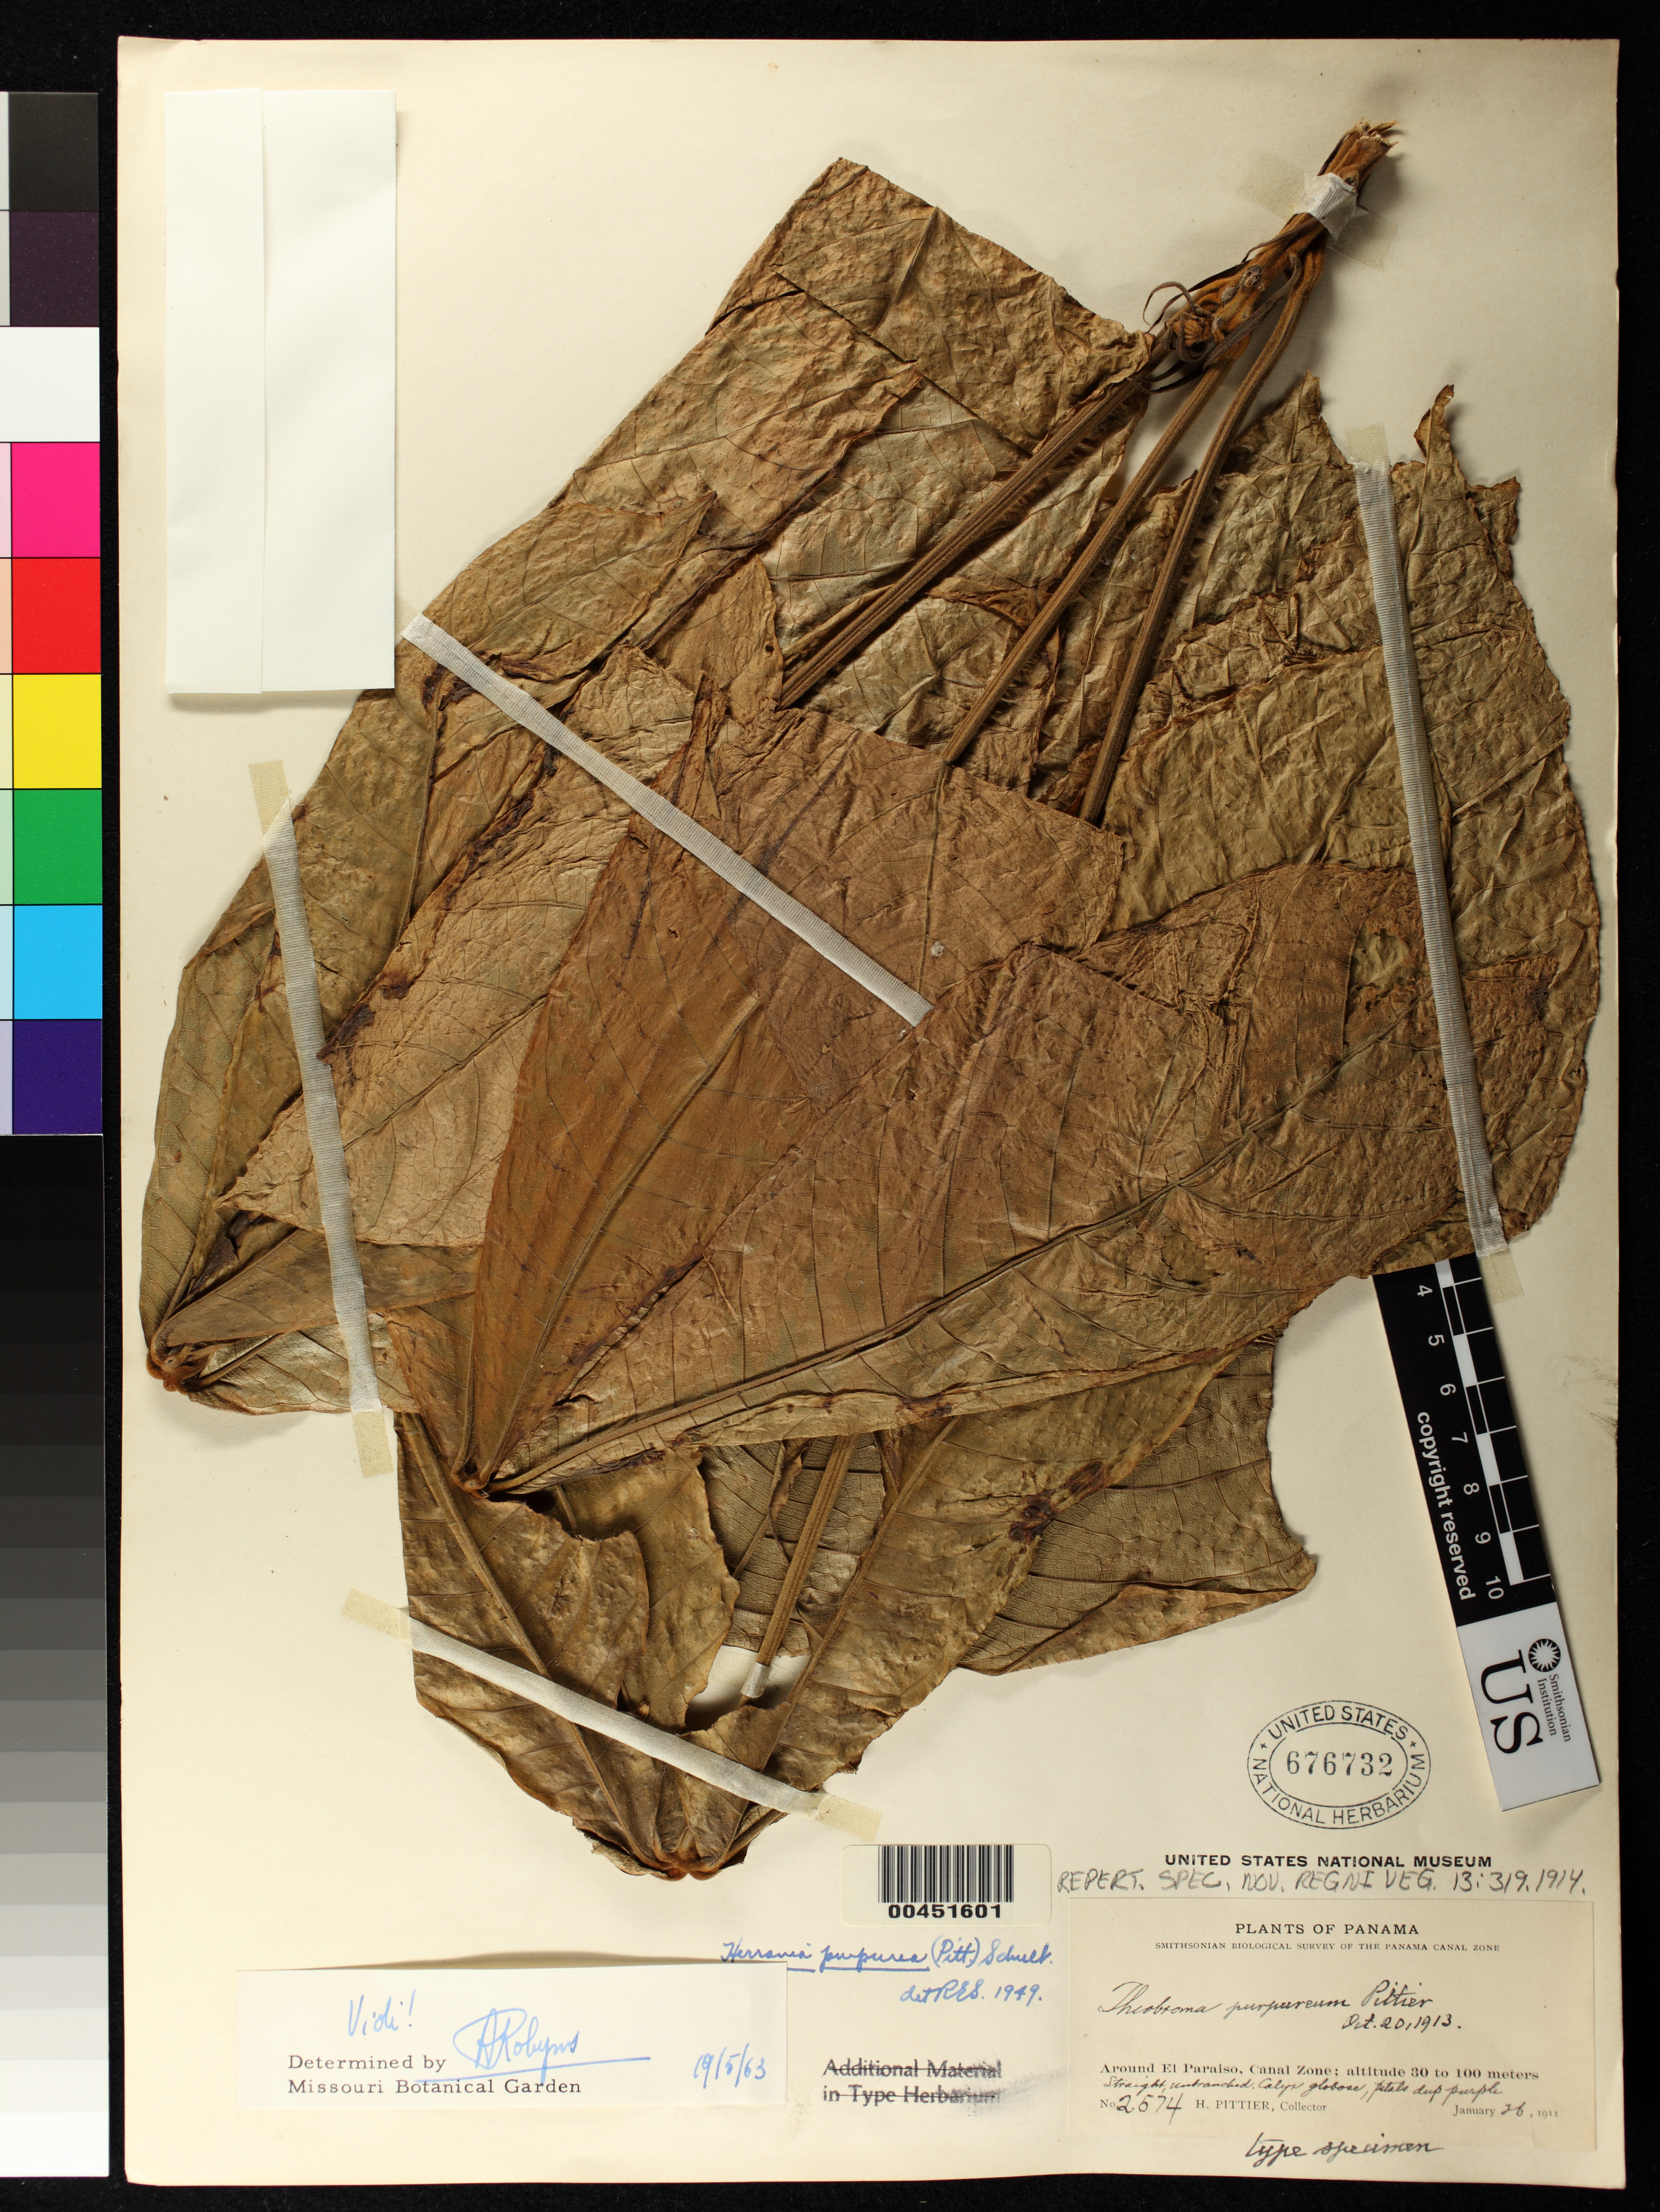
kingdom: Plantae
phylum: Tracheophyta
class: Magnoliopsida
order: Malvales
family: Malvaceae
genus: Theobroma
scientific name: Theobroma purpureum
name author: Pittier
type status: Holotype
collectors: H. F. Pittier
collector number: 2574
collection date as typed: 26 Jan 1911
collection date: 1911-01-26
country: Panama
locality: Around El Paraiso, Canal Zone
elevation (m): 30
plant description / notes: One of 3 US sheets with consecutive sheet numbers (USNH 676732, 676733, 676734) all annotated as "type specimen" by Pittier.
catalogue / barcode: US 676732